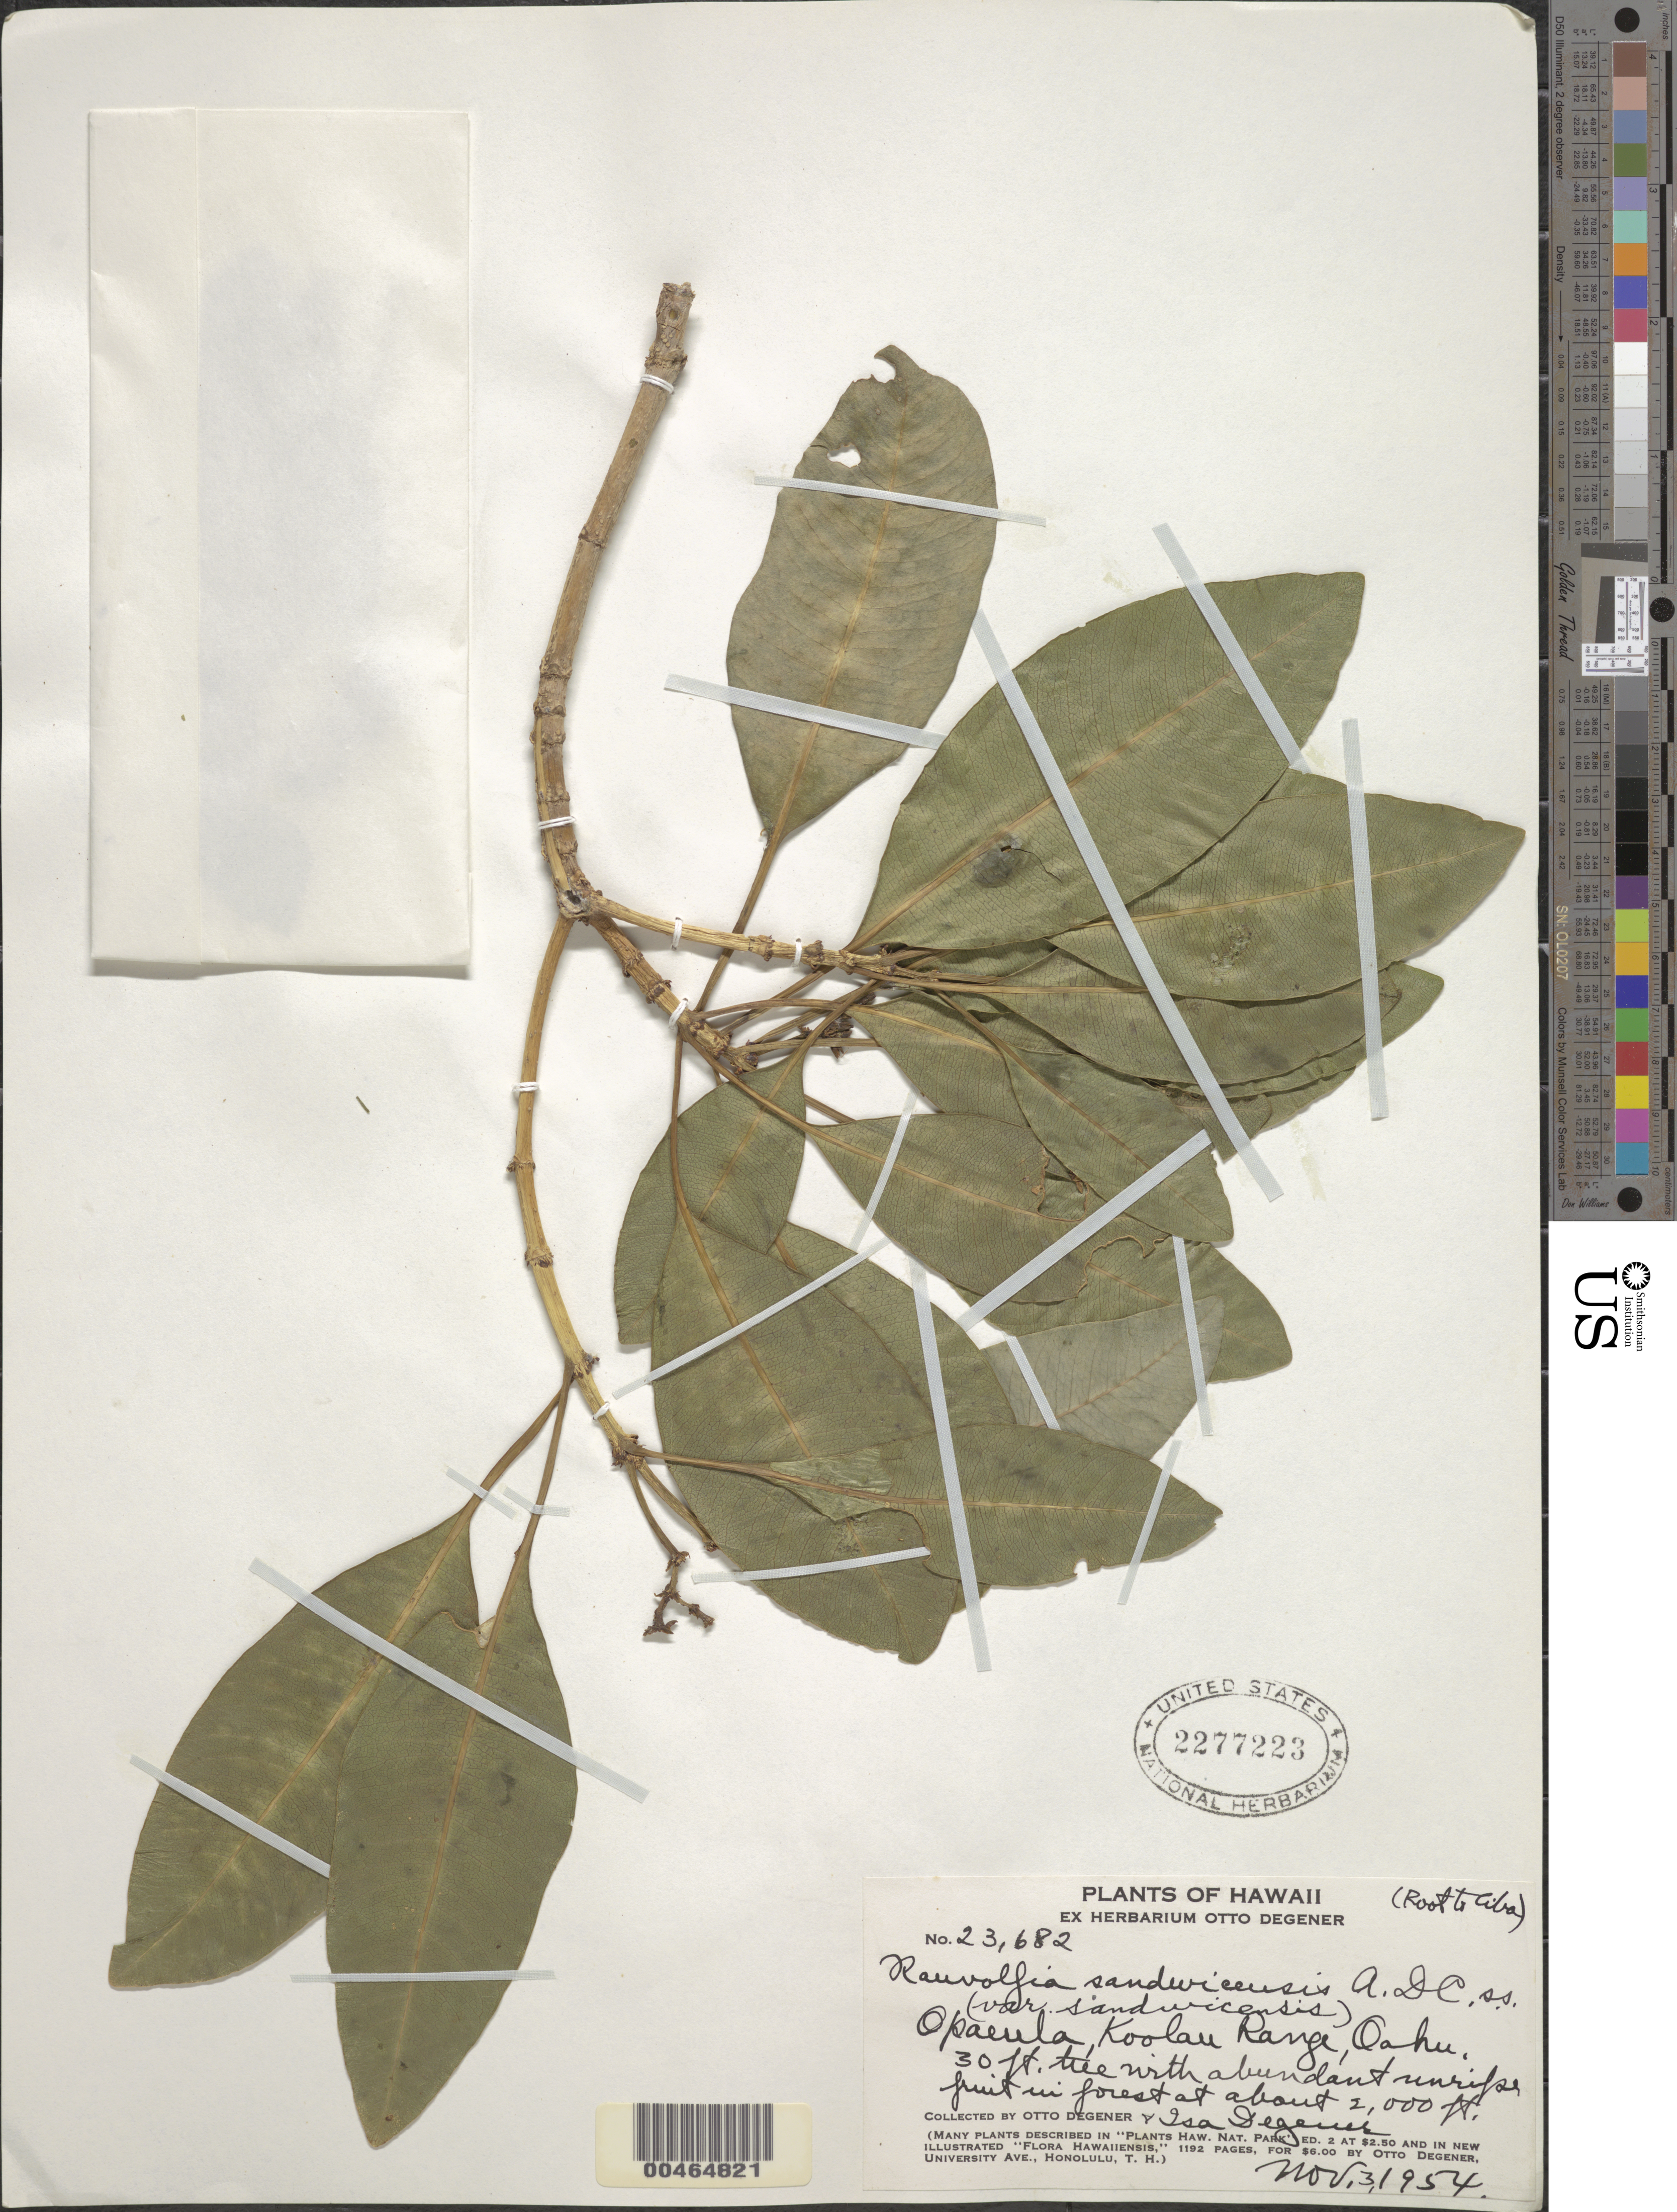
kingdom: Plantae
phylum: Tracheophyta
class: Magnoliopsida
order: Gentianales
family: Apocynaceae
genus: Rauvolfia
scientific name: Rauvolfia sandwicensis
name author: A. DC.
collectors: O. Degener & I. Degener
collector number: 23682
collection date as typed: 3 Nov 1954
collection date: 1954-11-03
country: United States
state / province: Hawaii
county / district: Honolulu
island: Oahu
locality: Opaeula, Koolau Range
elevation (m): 610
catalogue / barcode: US 2277223